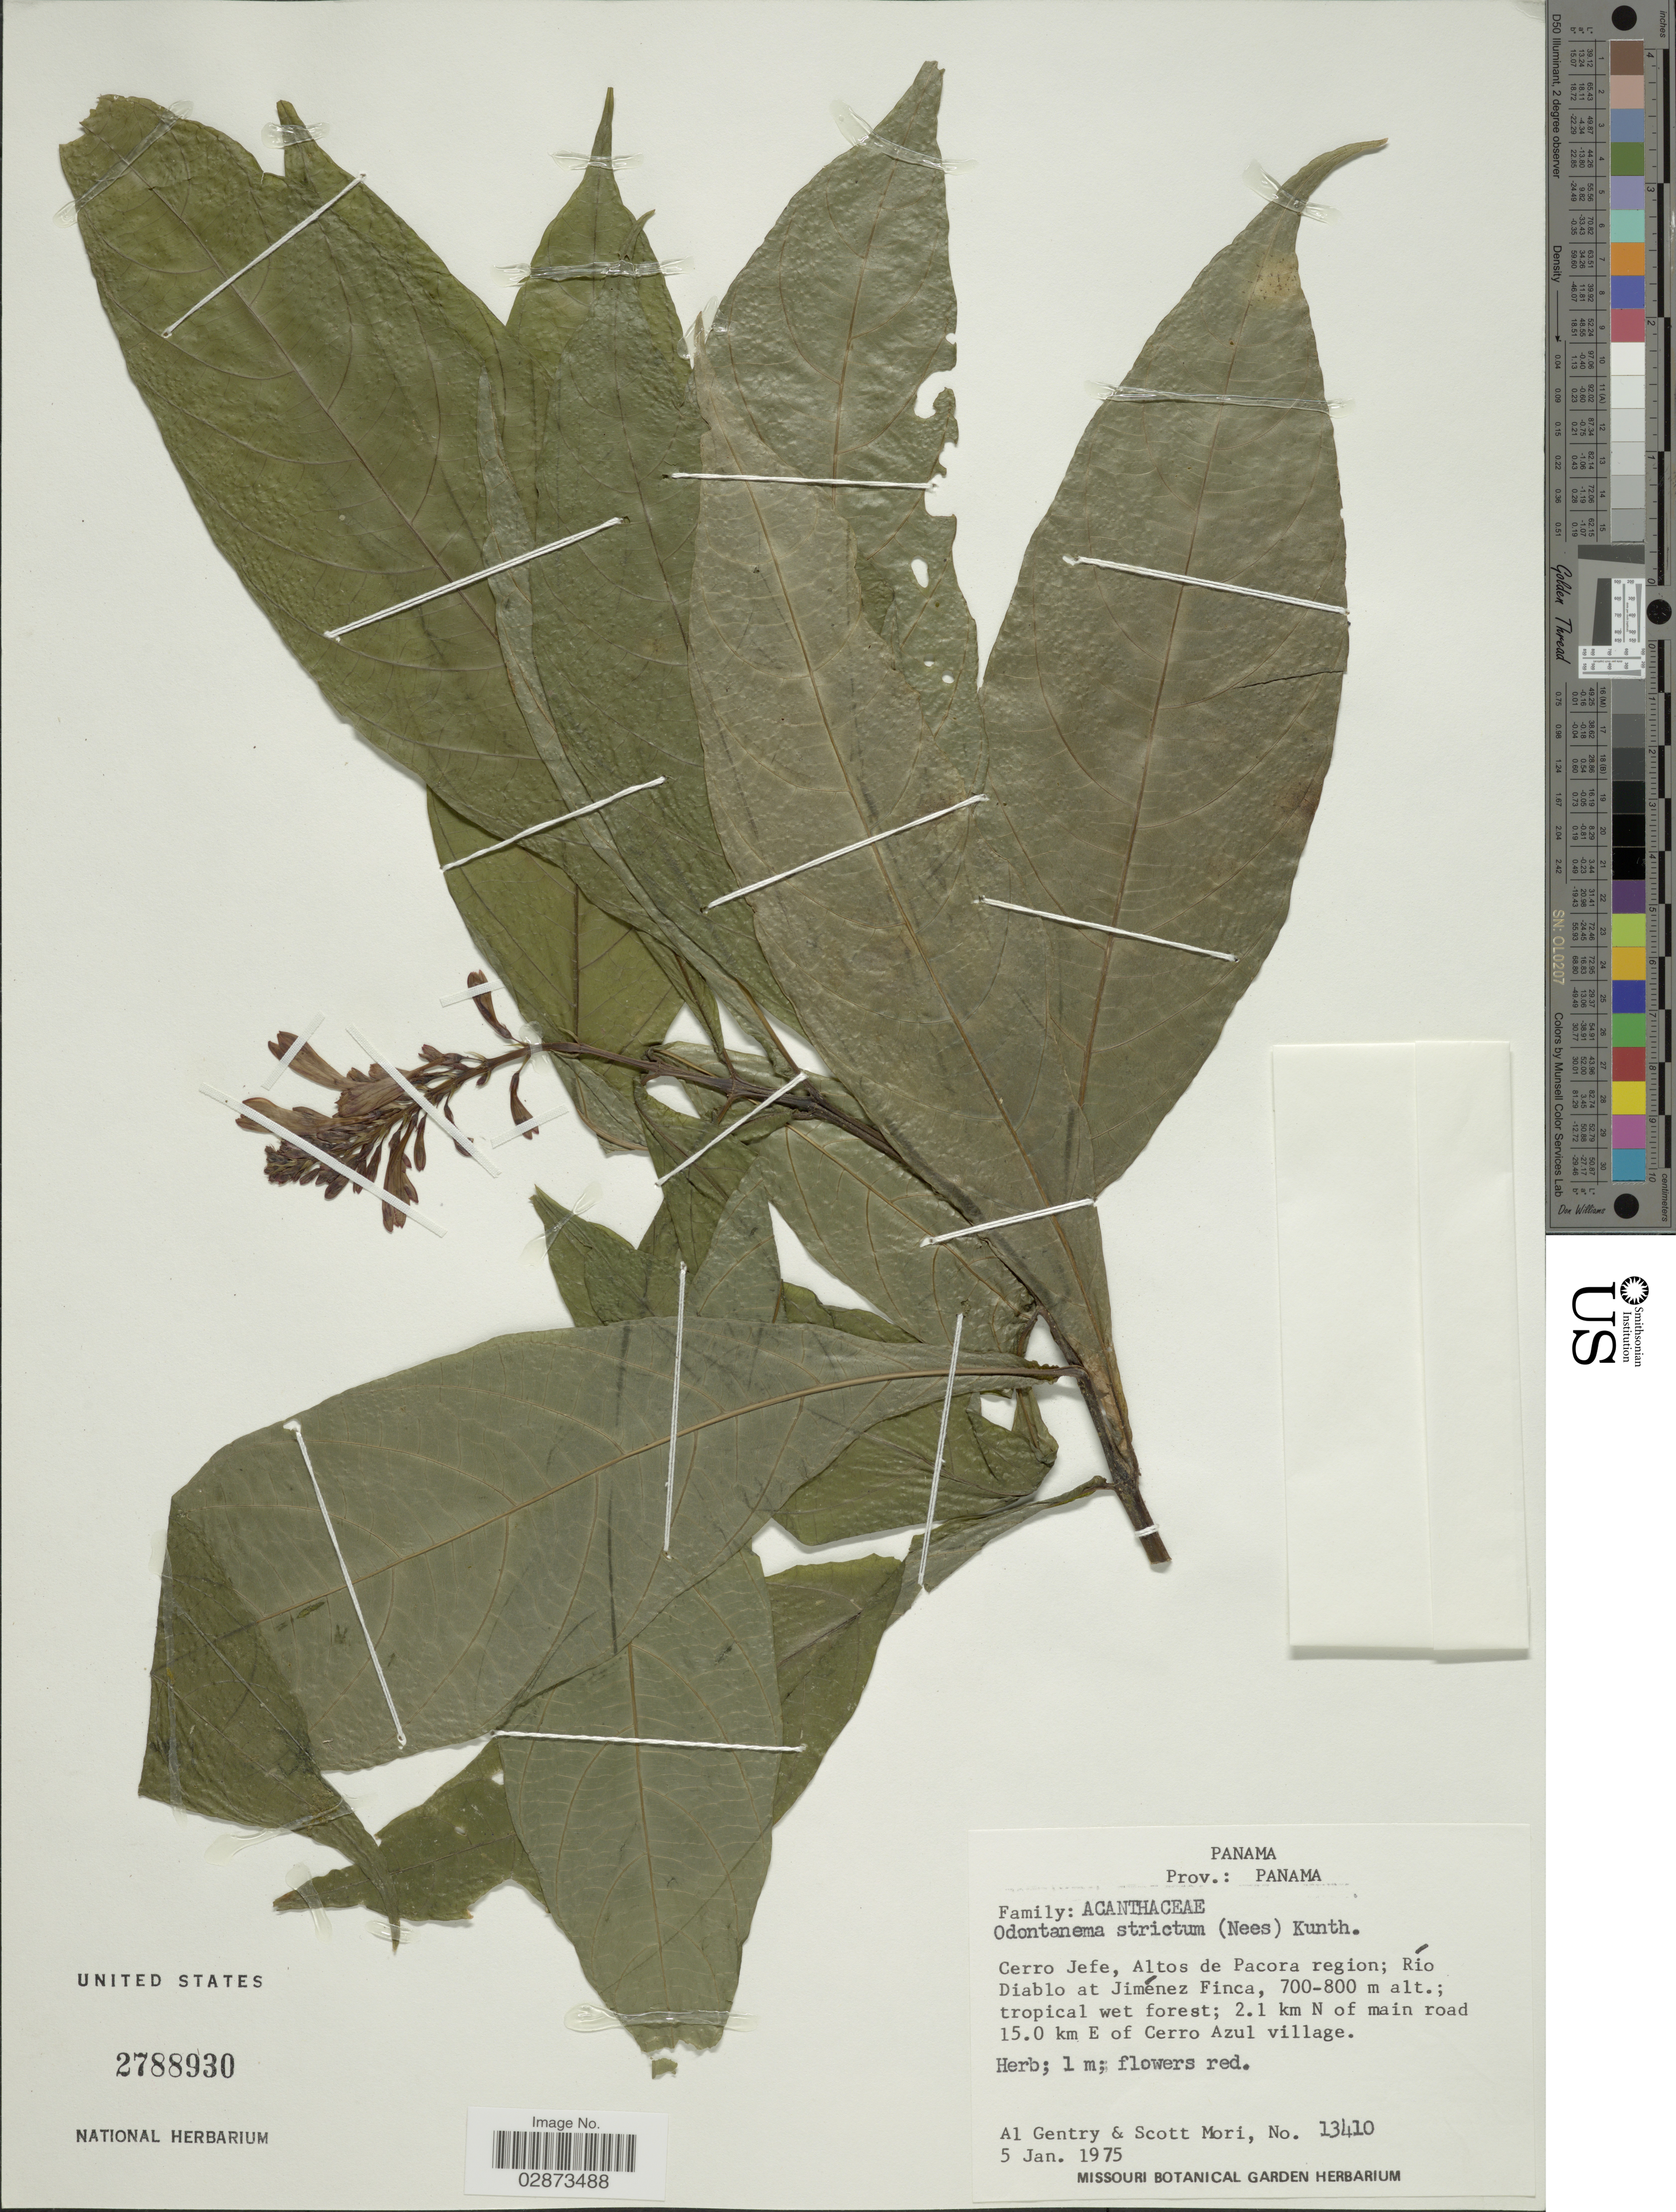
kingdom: Plantae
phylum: Tracheophyta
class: Magnoliopsida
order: Lamiales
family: Acanthaceae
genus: Odontonema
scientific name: Odontonema tubaeforme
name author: (Bertol.) Kuntze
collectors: A. H. Gentry & S. Mori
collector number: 13410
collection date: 1975-01-05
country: Panama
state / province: Panamá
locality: Cerro Jefe, Altos de Pacora region: Río Diablo at Jiménez Finca, 2.1 km N of main road 15.0 km E of Cerro Azul village.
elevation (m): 700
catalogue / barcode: US 2788930